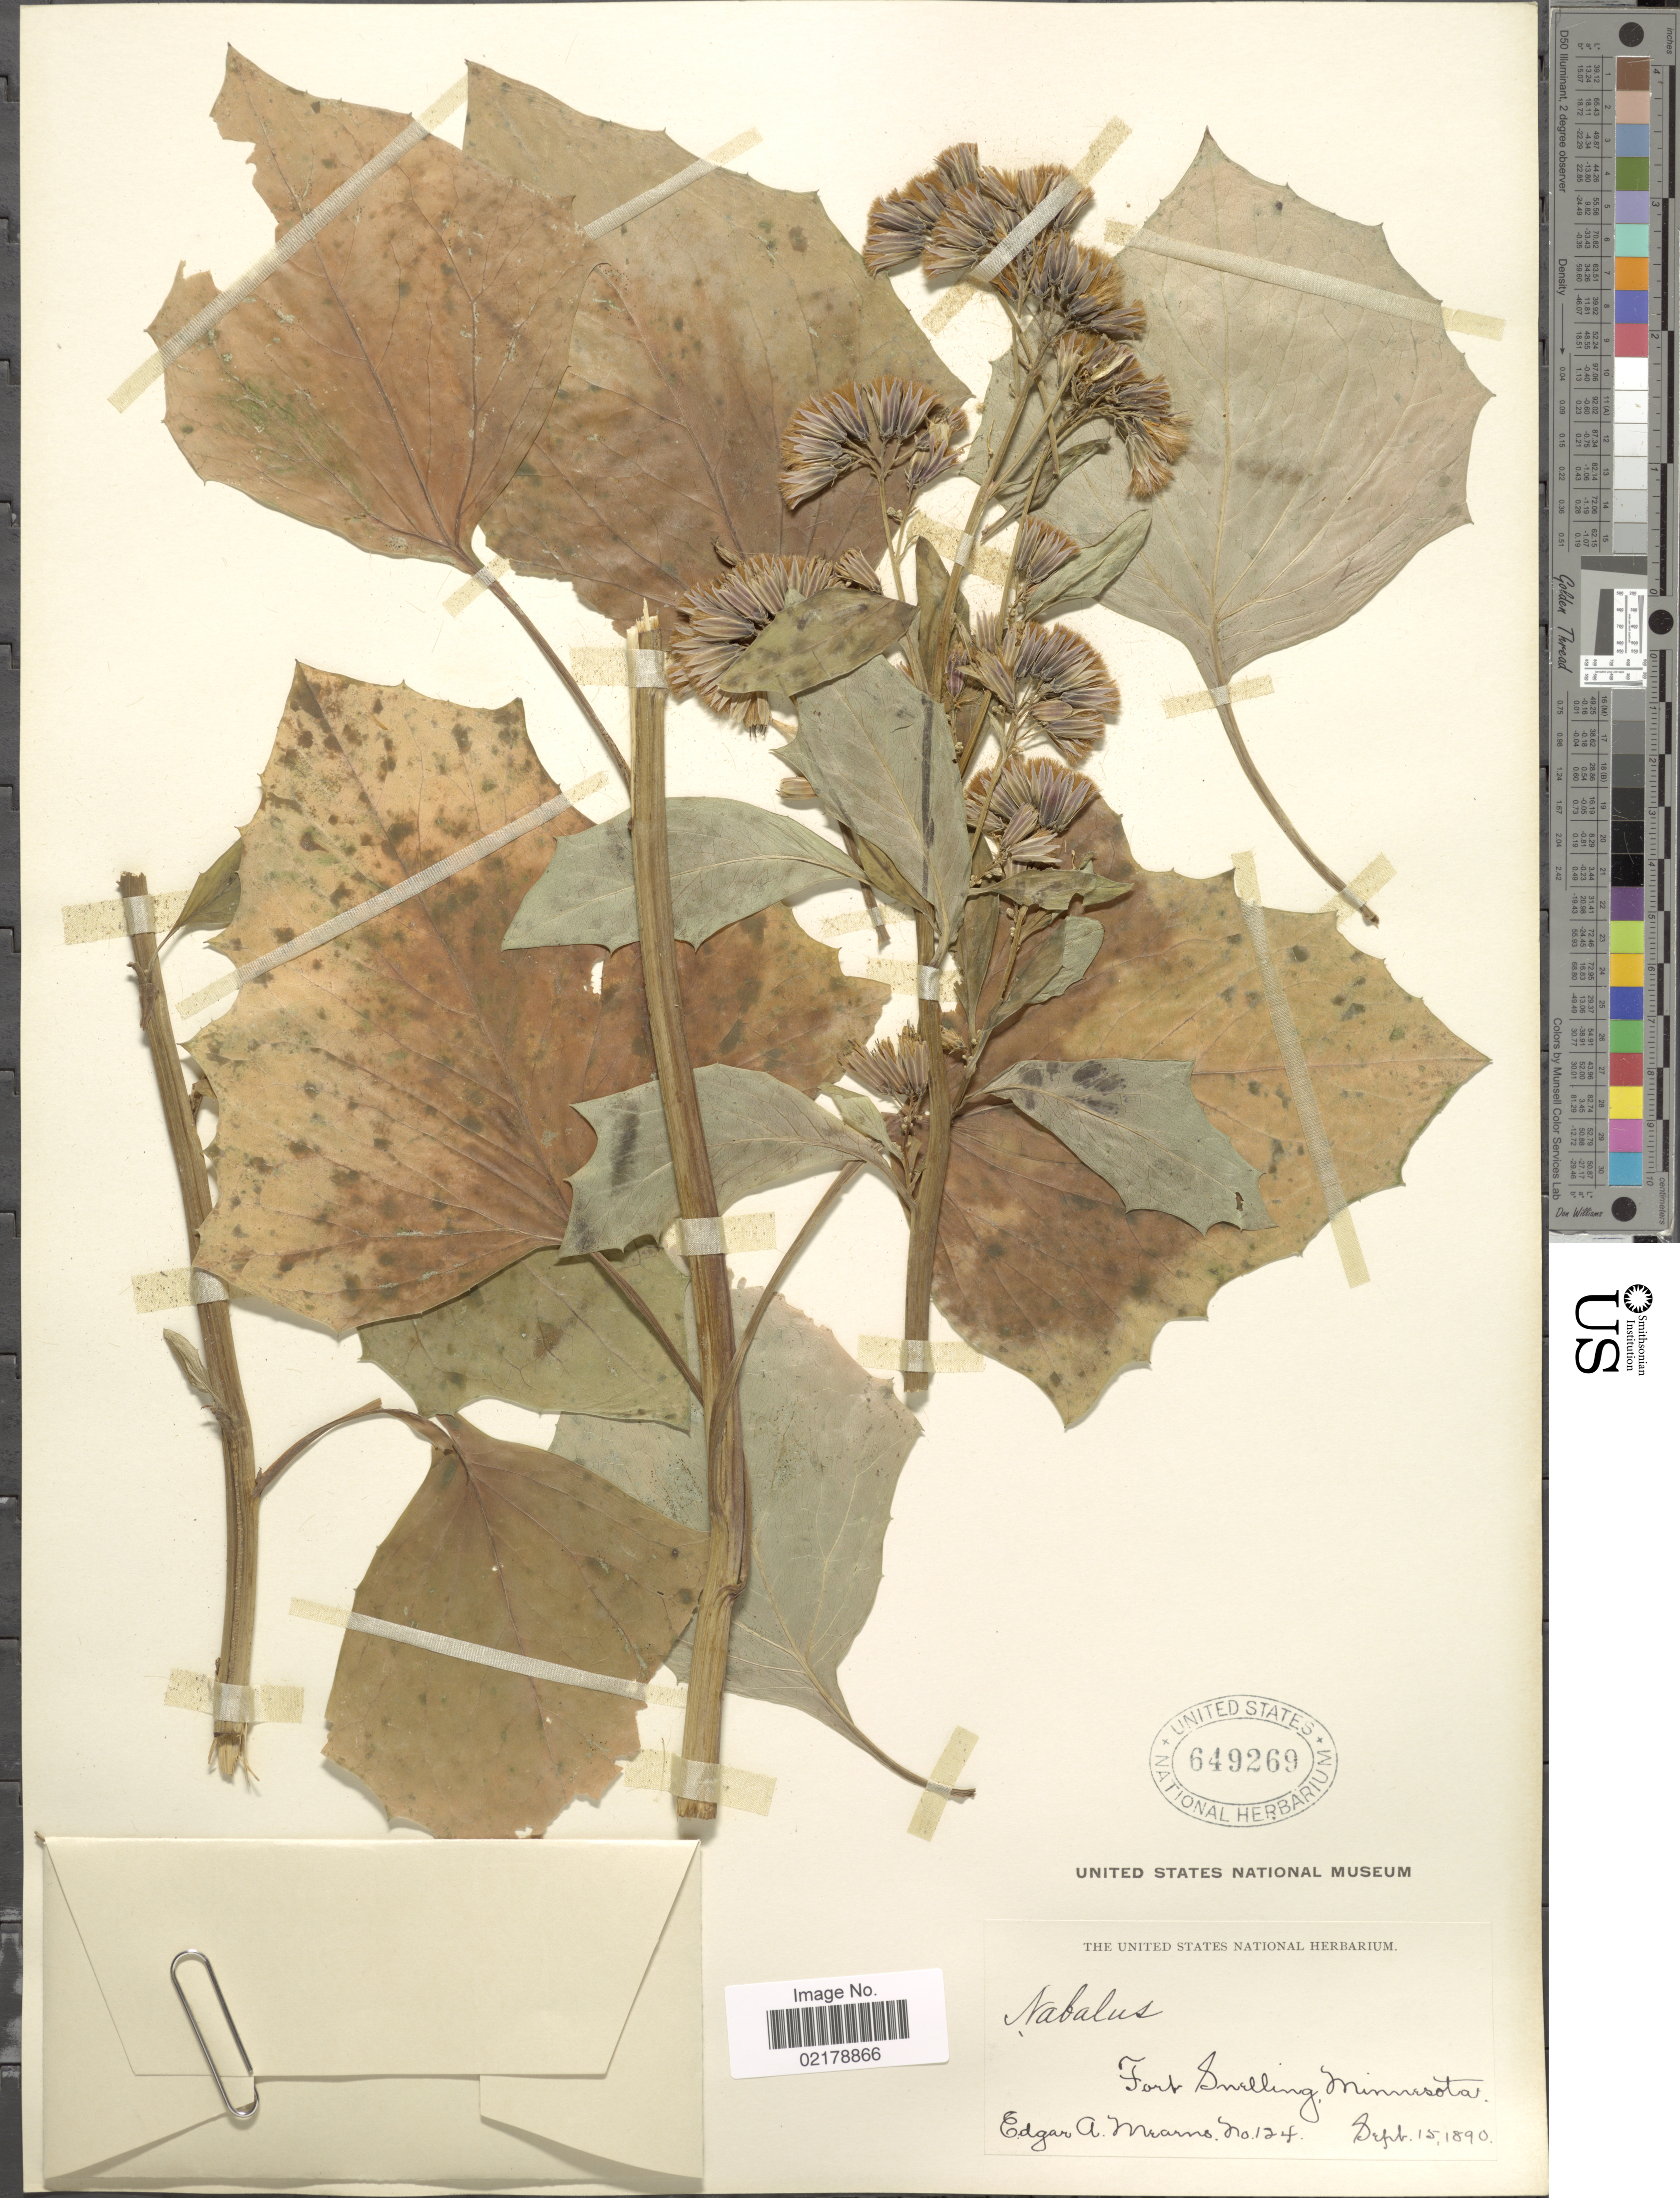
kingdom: Plantae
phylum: Tracheophyta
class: Magnoliopsida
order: Asterales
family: Asteraceae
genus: Nabalus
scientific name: Nabalus albus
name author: (L.) Hook.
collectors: E. A. Mearns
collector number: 124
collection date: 1890-09-15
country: United States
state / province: Minnesota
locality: Fort Snelling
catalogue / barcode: US 649269